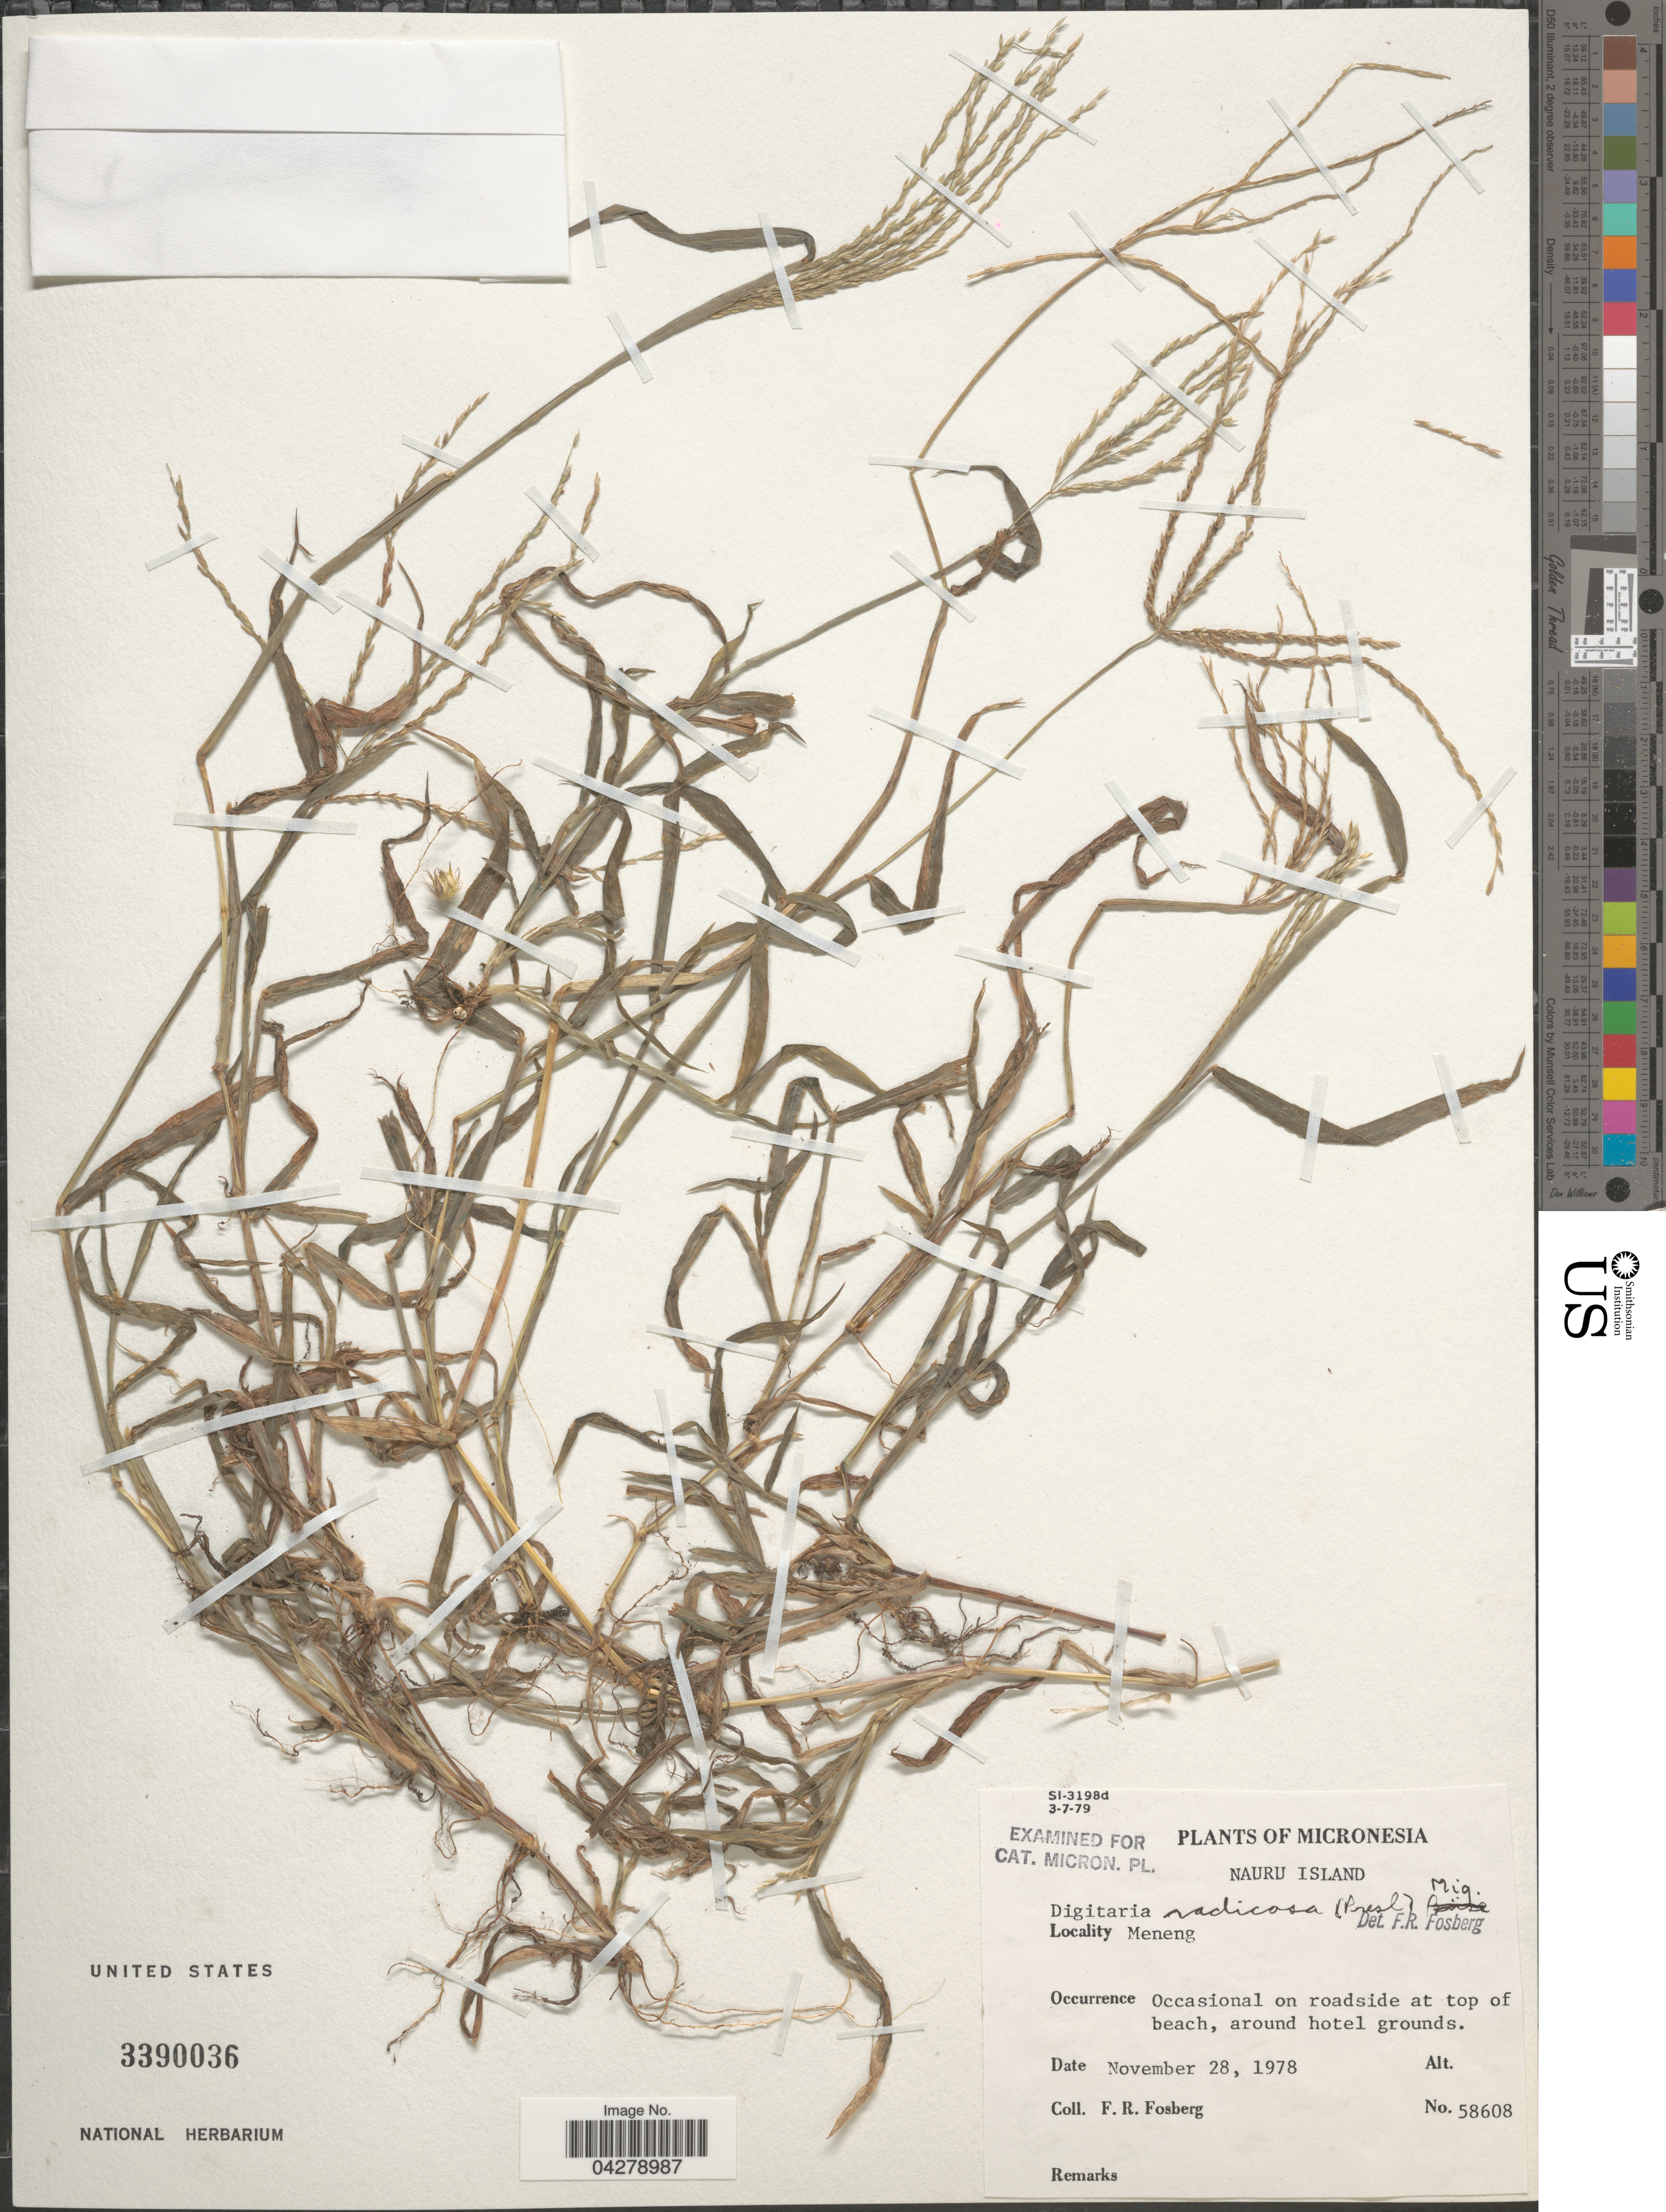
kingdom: Plantae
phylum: Tracheophyta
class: Liliopsida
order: Poales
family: Poaceae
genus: Digitaria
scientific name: Digitaria radicosa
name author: (J. Presl) Miq.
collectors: F. R. Fosberg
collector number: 58608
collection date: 1978-11-28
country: Nauru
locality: Micronesia. Nauru Island. Meneng. Occasional on roadside at top of beach, around hotel grounds.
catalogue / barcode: US 3390036